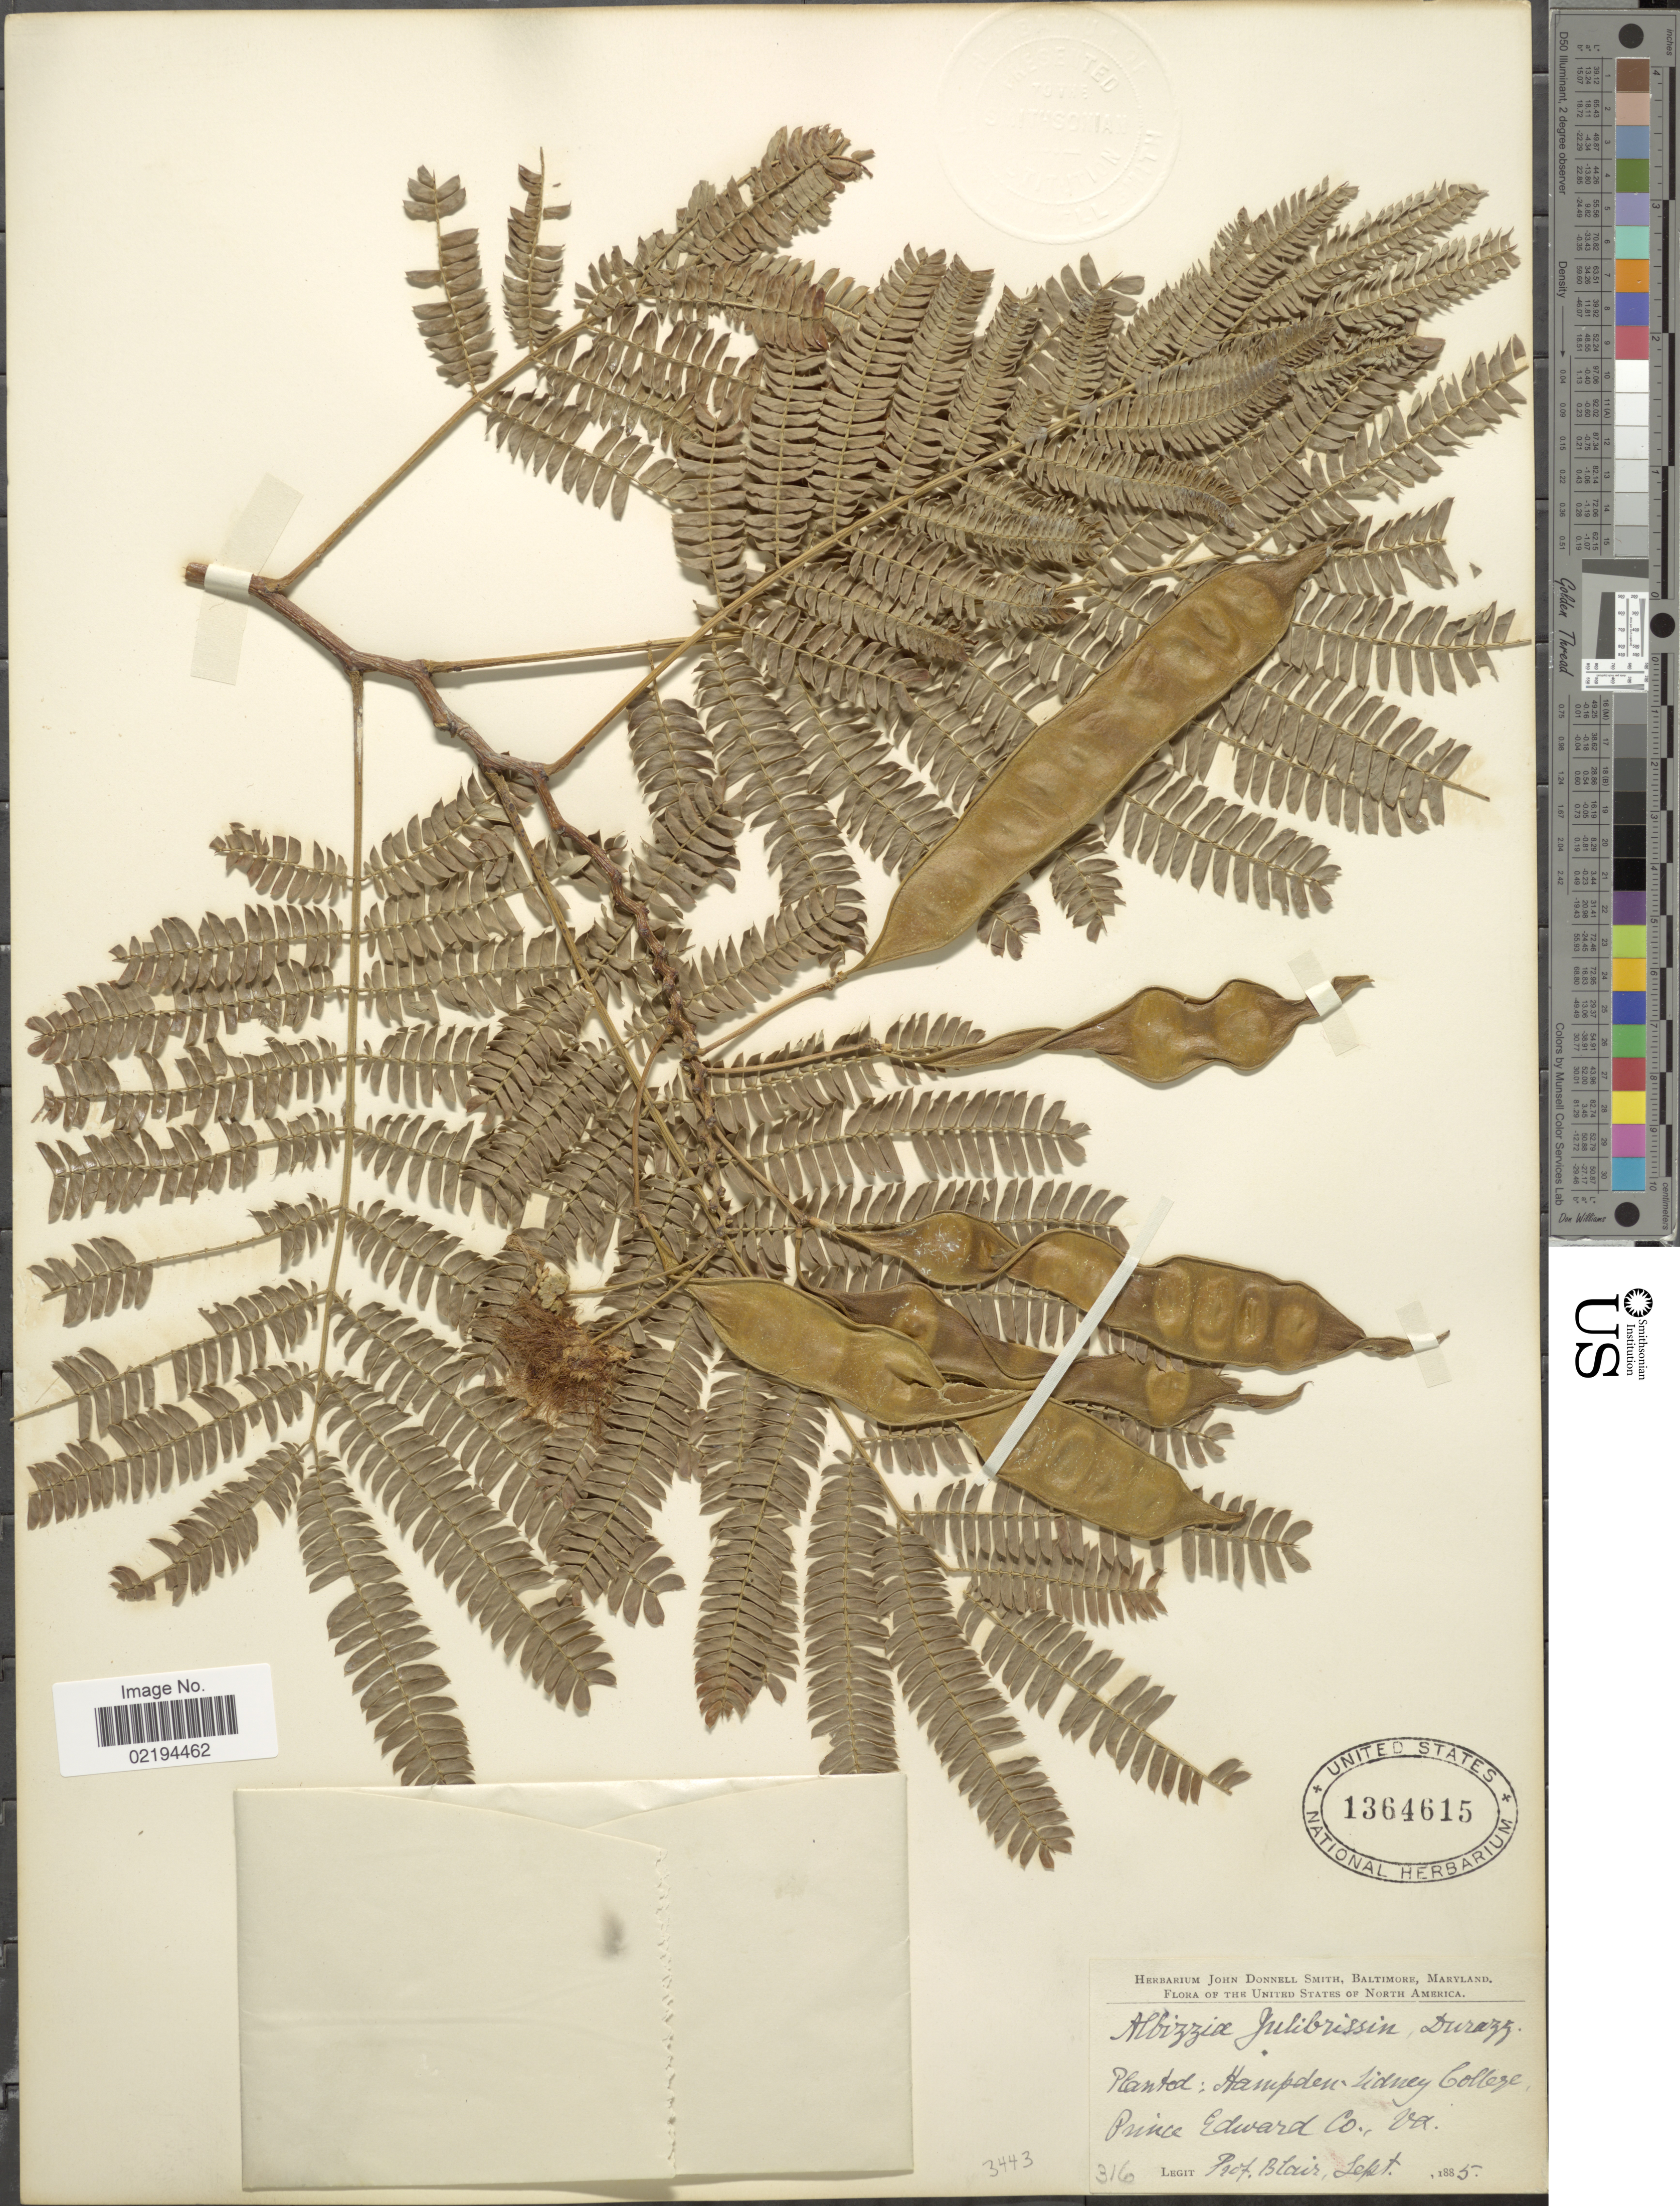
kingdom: Plantae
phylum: Tracheophyta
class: Magnoliopsida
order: Fabales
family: Fabaceae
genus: Albizia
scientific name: Albizia julibrissin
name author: Durazz.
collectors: Blair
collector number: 316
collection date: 1885-09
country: United States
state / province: Virginia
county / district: Prince Edward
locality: Planted: Hampden Sidney College, Prince Edward Co.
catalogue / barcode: US 1364615